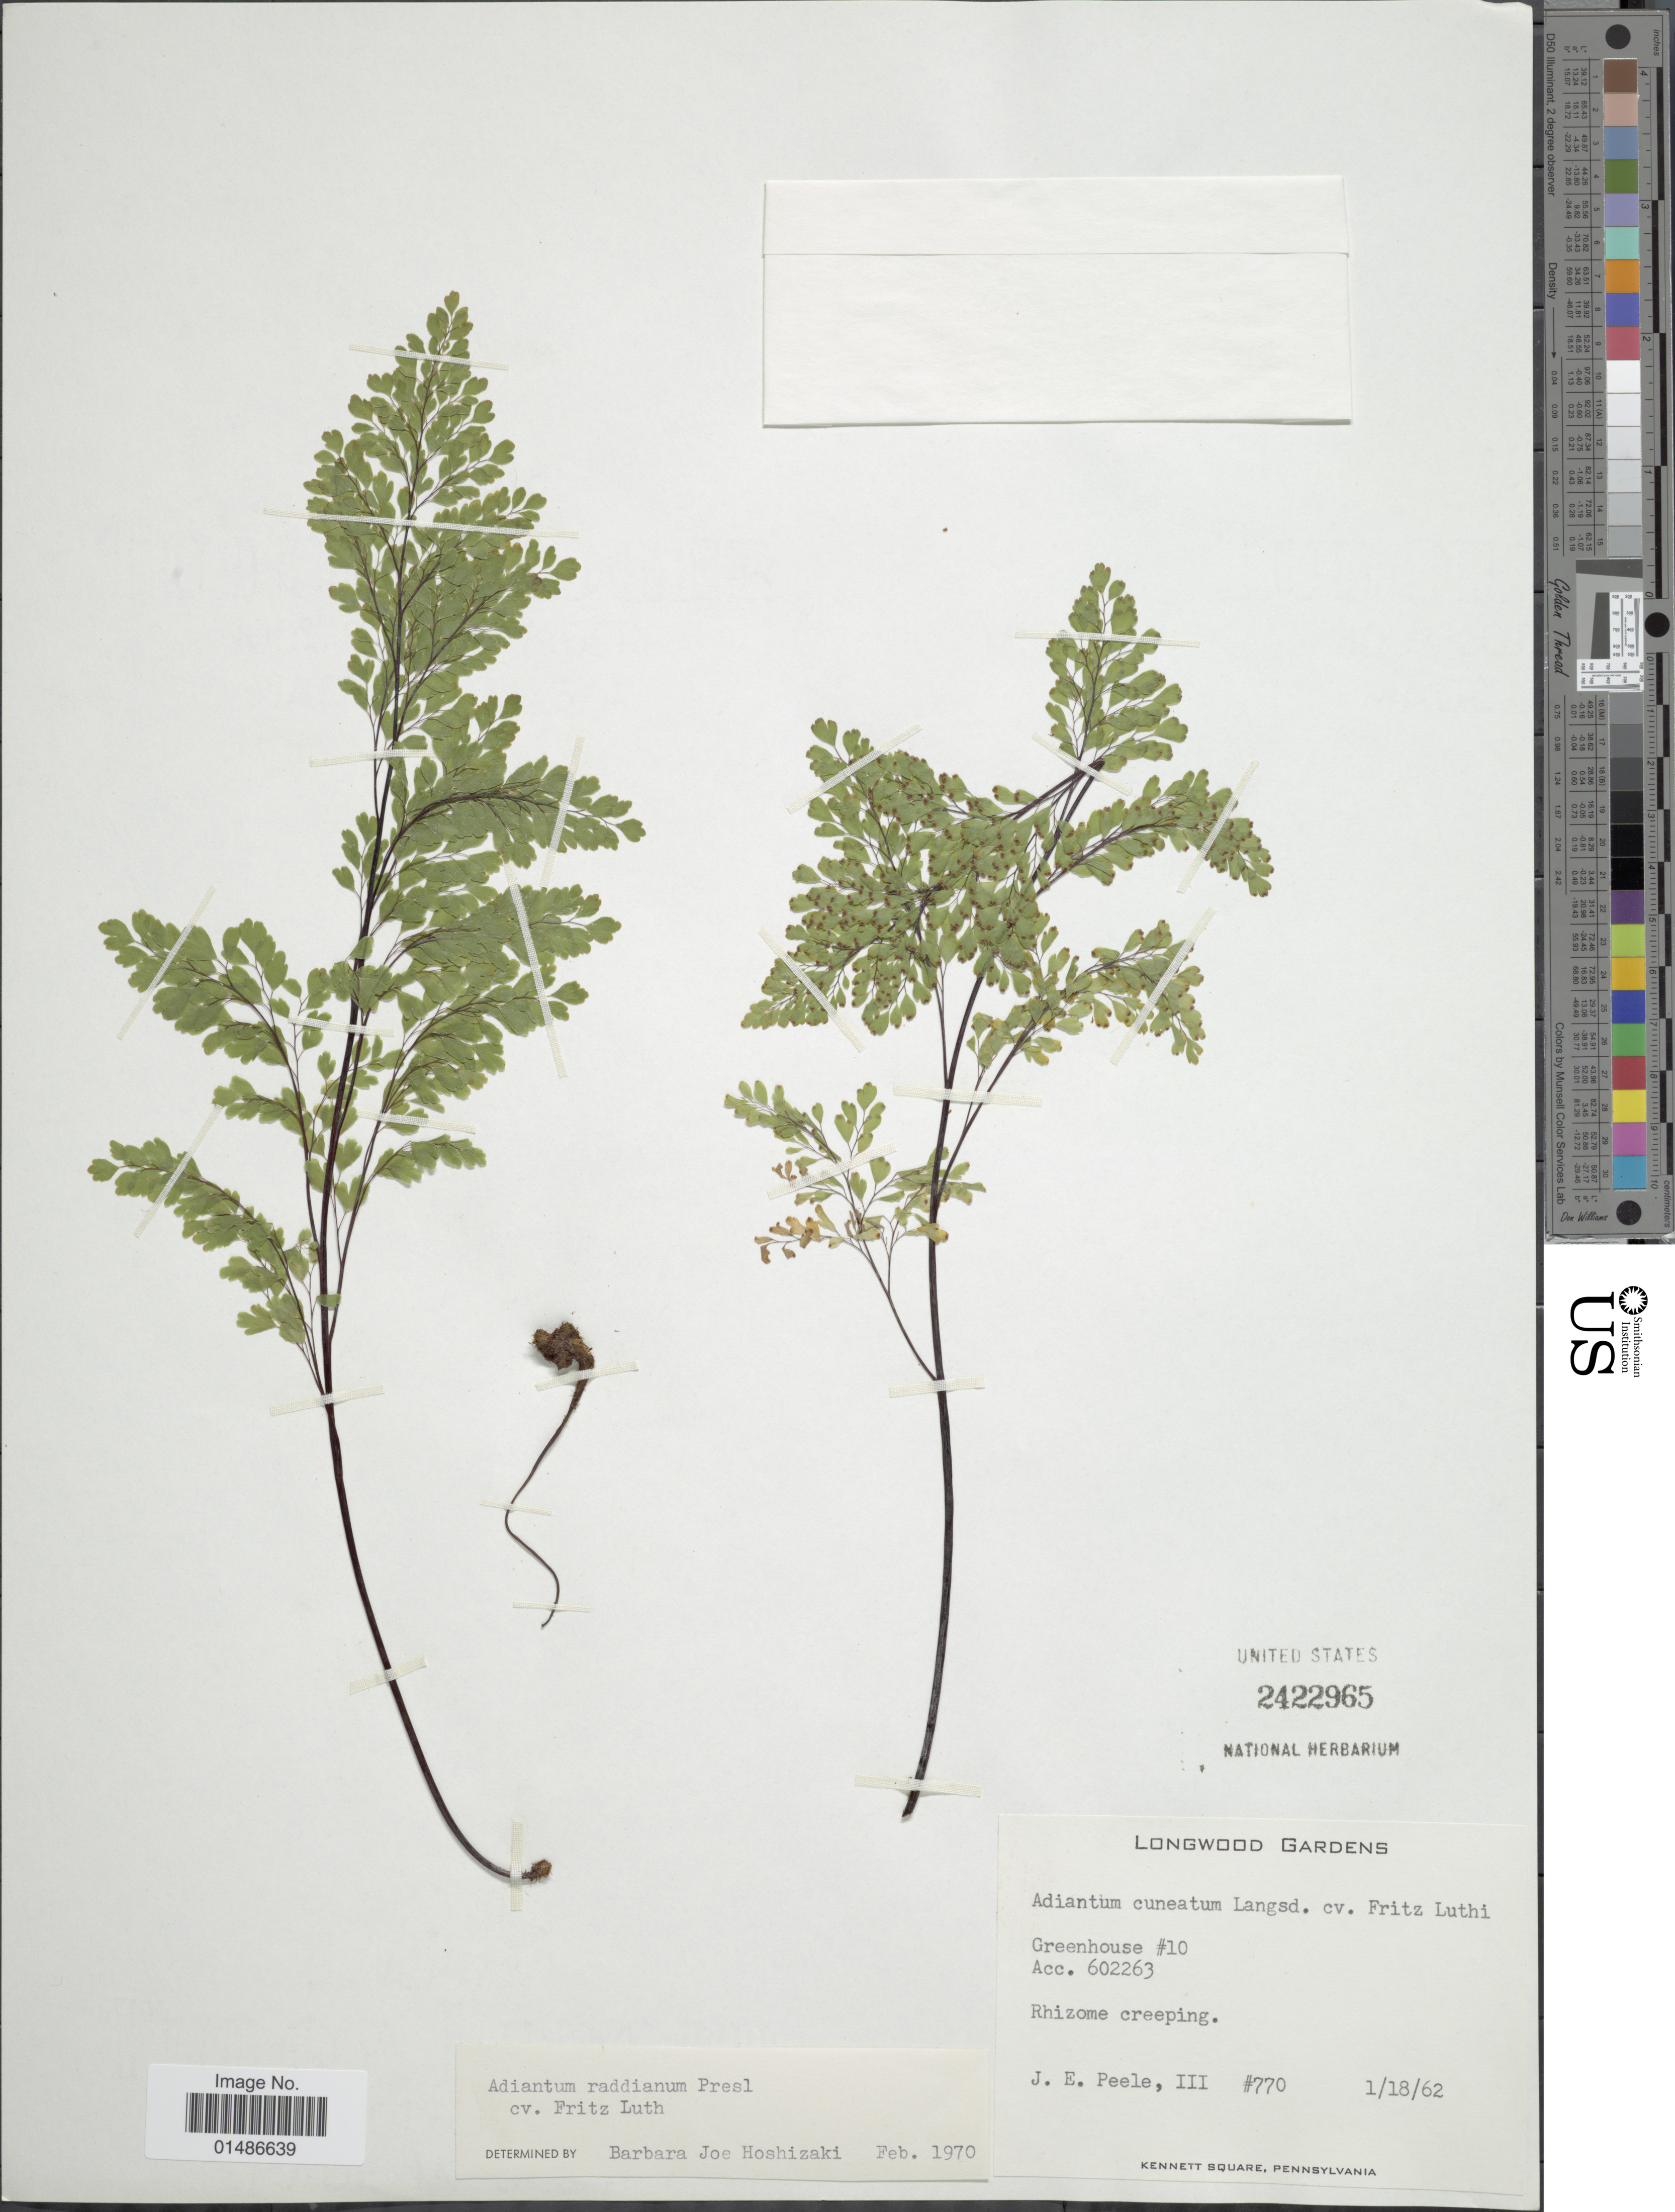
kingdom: Plantae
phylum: Tracheophyta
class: Polypodiopsida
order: Polypodiales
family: Pteridaceae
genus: Adiantum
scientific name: Adiantum raddianum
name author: C. Presl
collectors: J. Peele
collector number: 770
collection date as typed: Transcribed d/m/y: 18/1/62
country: United States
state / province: Pennsylvania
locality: Longwood Gardens. Greenhouse #10. Acc. 602263.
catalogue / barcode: US 2422965